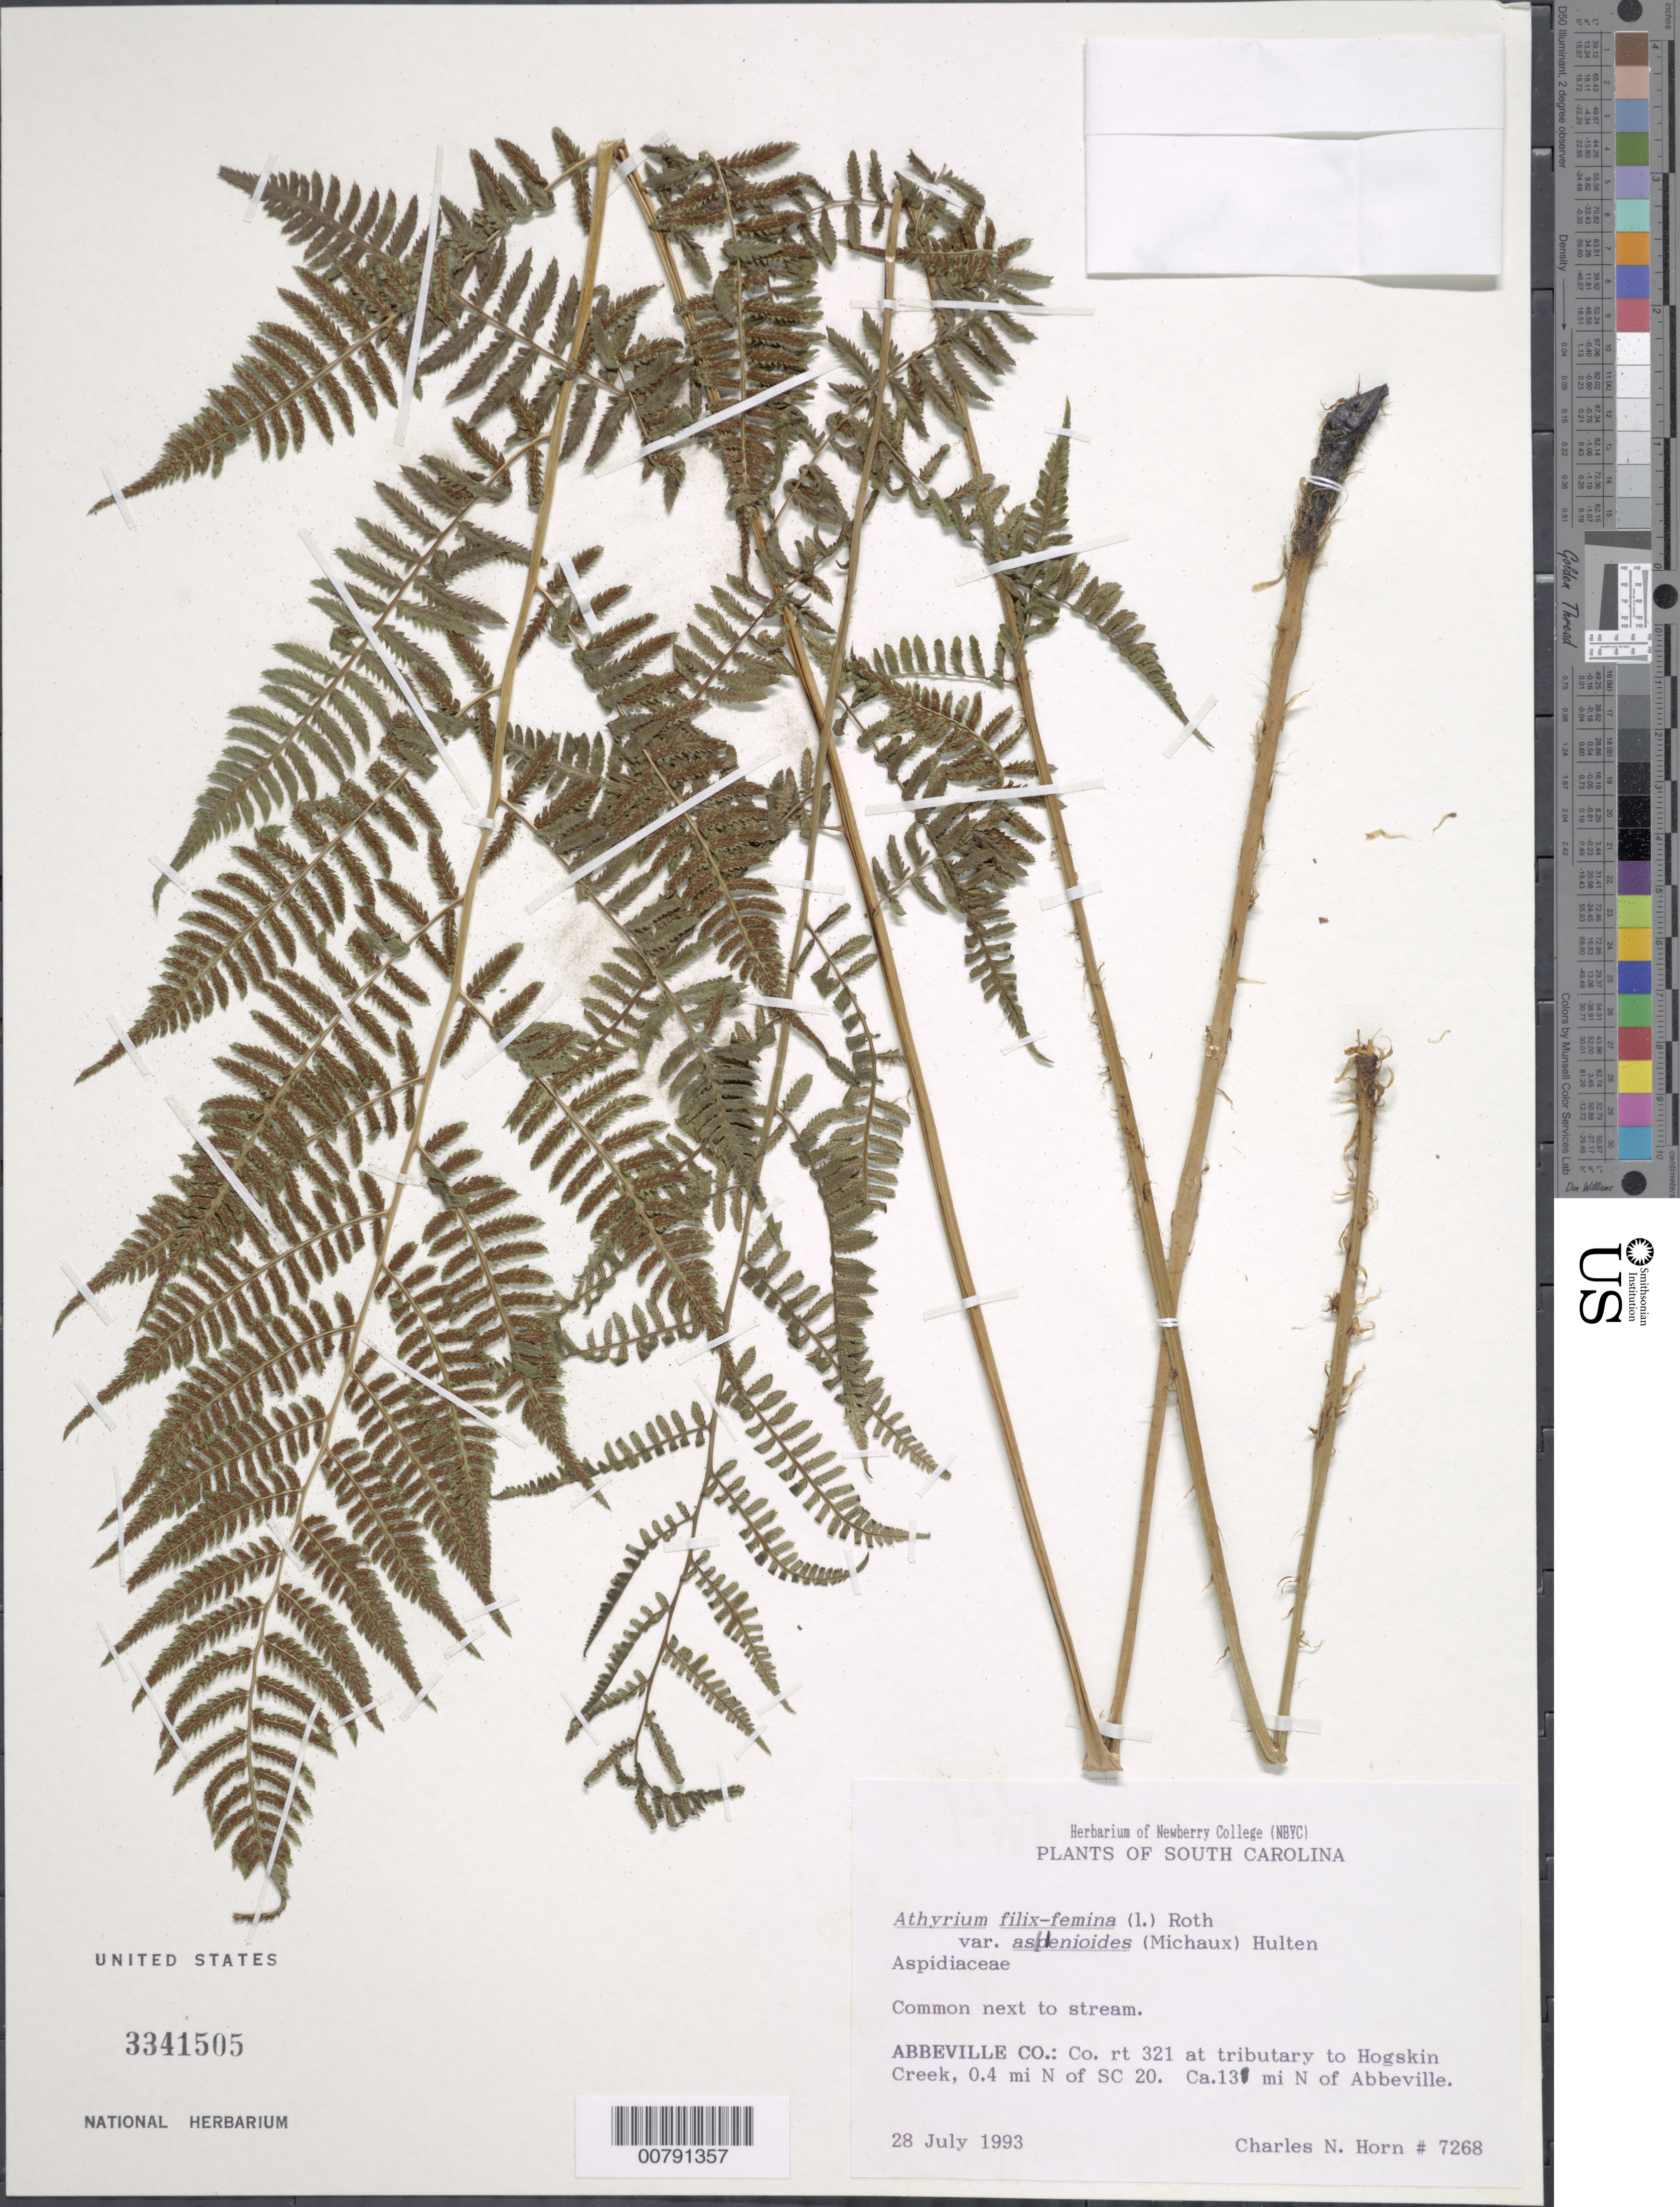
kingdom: Plantae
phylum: Tracheophyta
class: Polypodiopsida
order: Polypodiales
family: Athyriaceae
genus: Athyrium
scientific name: Athyrium filix-femina subsp. asplenioides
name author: (Michx.) Hultén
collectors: C. N. Horn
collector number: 7268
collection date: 1993-07-28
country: United States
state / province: South Carolina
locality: Abbeville Co.: Co. rt 321 at tributary to Hogskin Creek, 0.4 mi N of SC 20. Ca. 13 mi N of Abbeville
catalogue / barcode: US 3341505